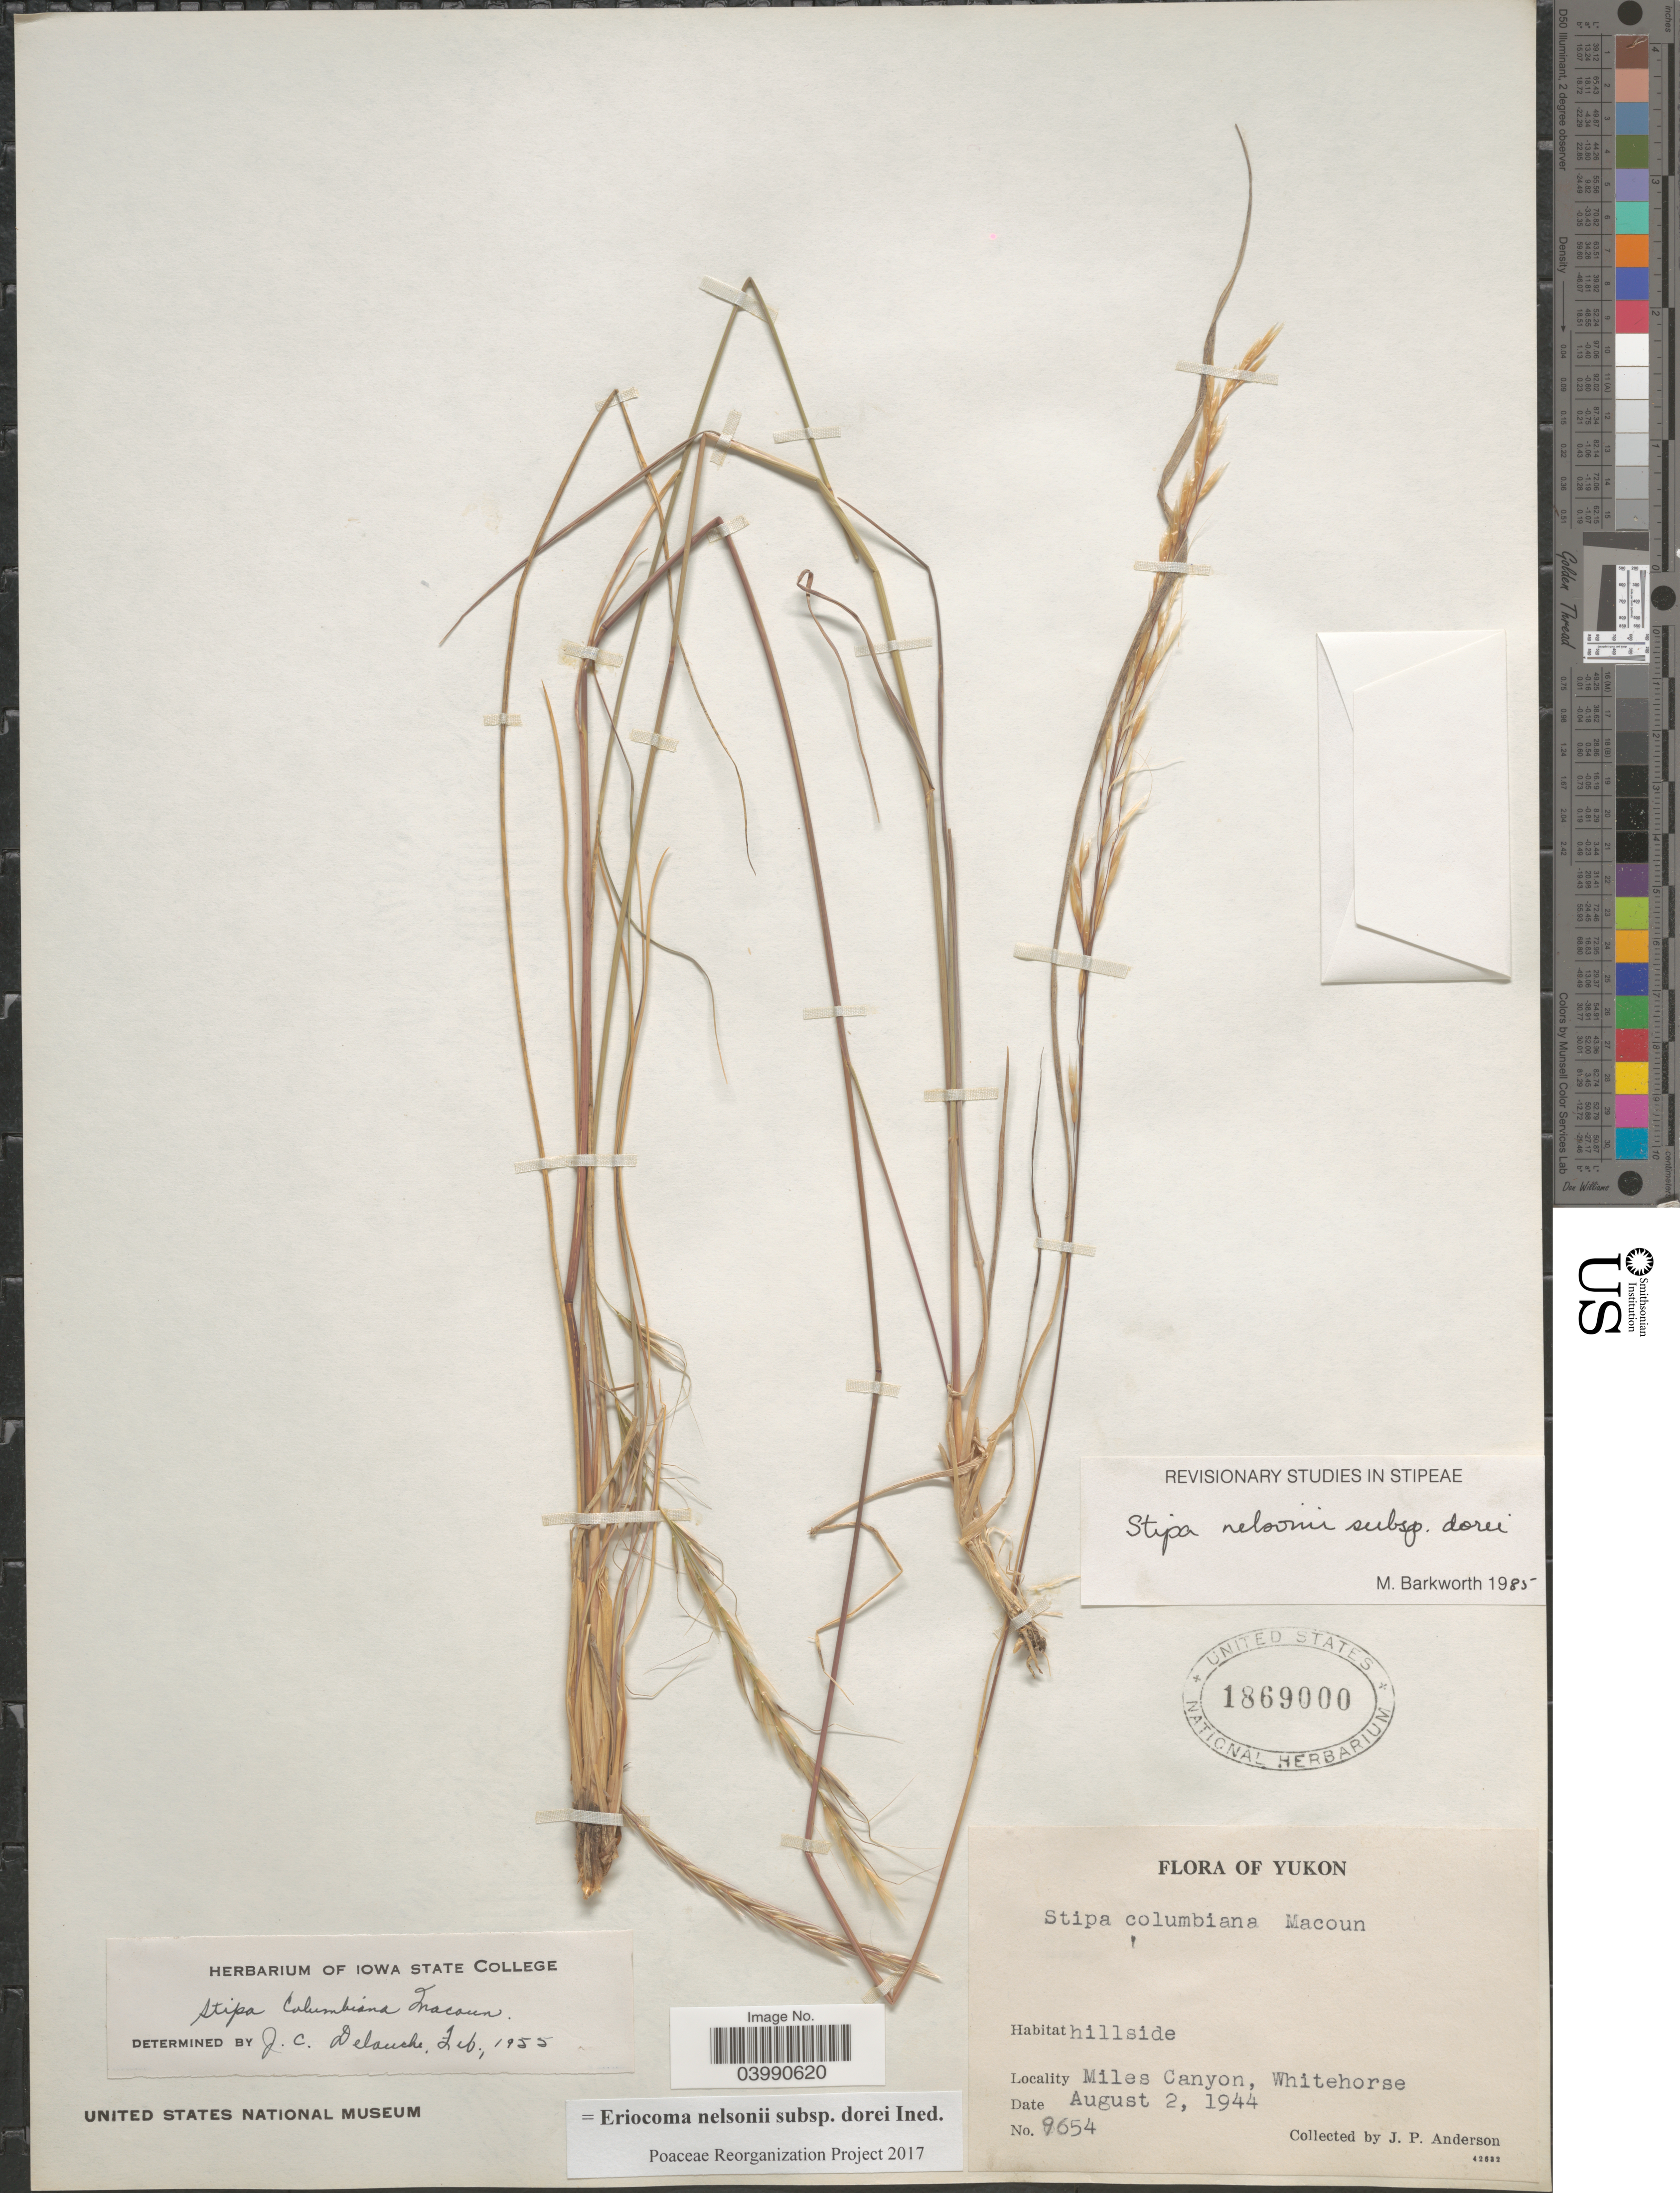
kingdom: Plantae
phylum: Tracheophyta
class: Liliopsida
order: Poales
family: Poaceae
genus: Eriocoma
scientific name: Eriocoma nelsonii subsp. dorei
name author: (Barkworth & J. Maze) Romasch.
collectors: J. P. Anderson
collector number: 9654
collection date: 1944-08-02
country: Canada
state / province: Yukon Territory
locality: Yukon. Miles Canyon, Whitehorse.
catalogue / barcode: US 1869000